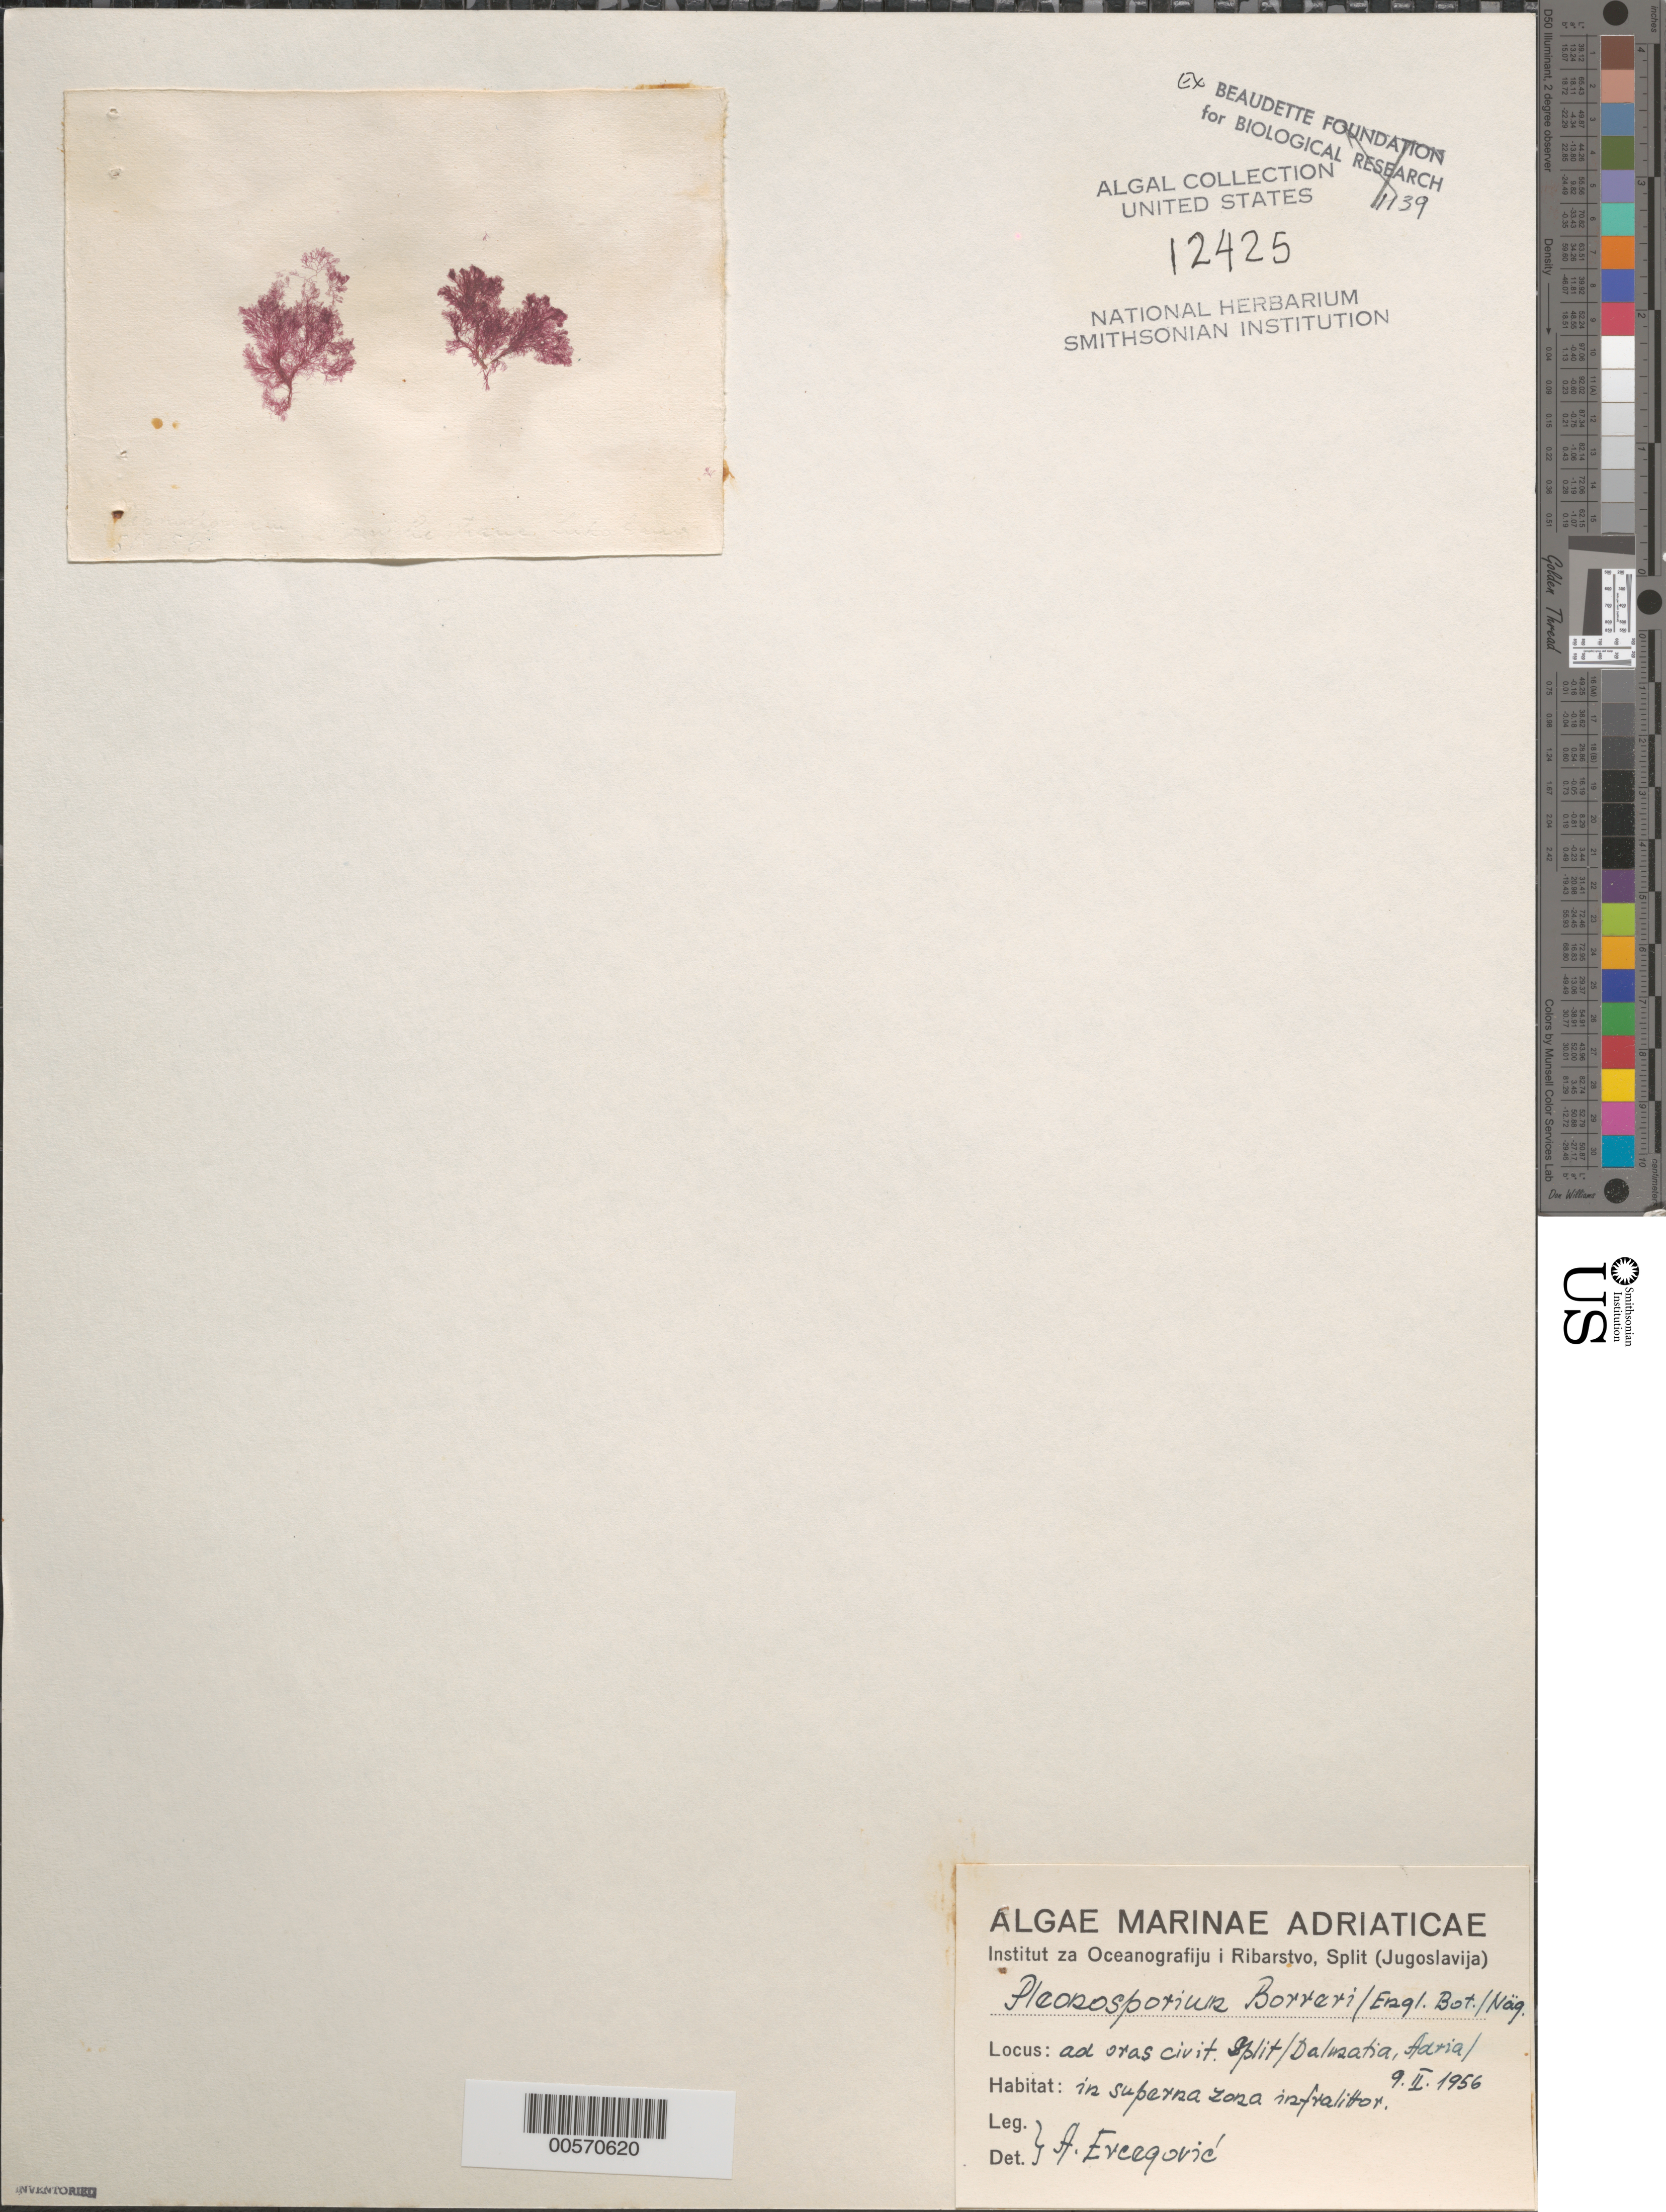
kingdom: Plantae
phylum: Rhodophyta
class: Florideophyceae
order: Ceramiales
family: Wrangeliaceae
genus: Pleonosporium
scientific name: Pleonosporium borreri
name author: (Sm.) Näg.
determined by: Ercegovic, A.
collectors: A. Ercegovic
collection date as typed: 09 Feb 1956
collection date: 1956-02-09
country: Croatia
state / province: Split-Dalmatia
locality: Split, Adriatic Sea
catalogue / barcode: US 12425